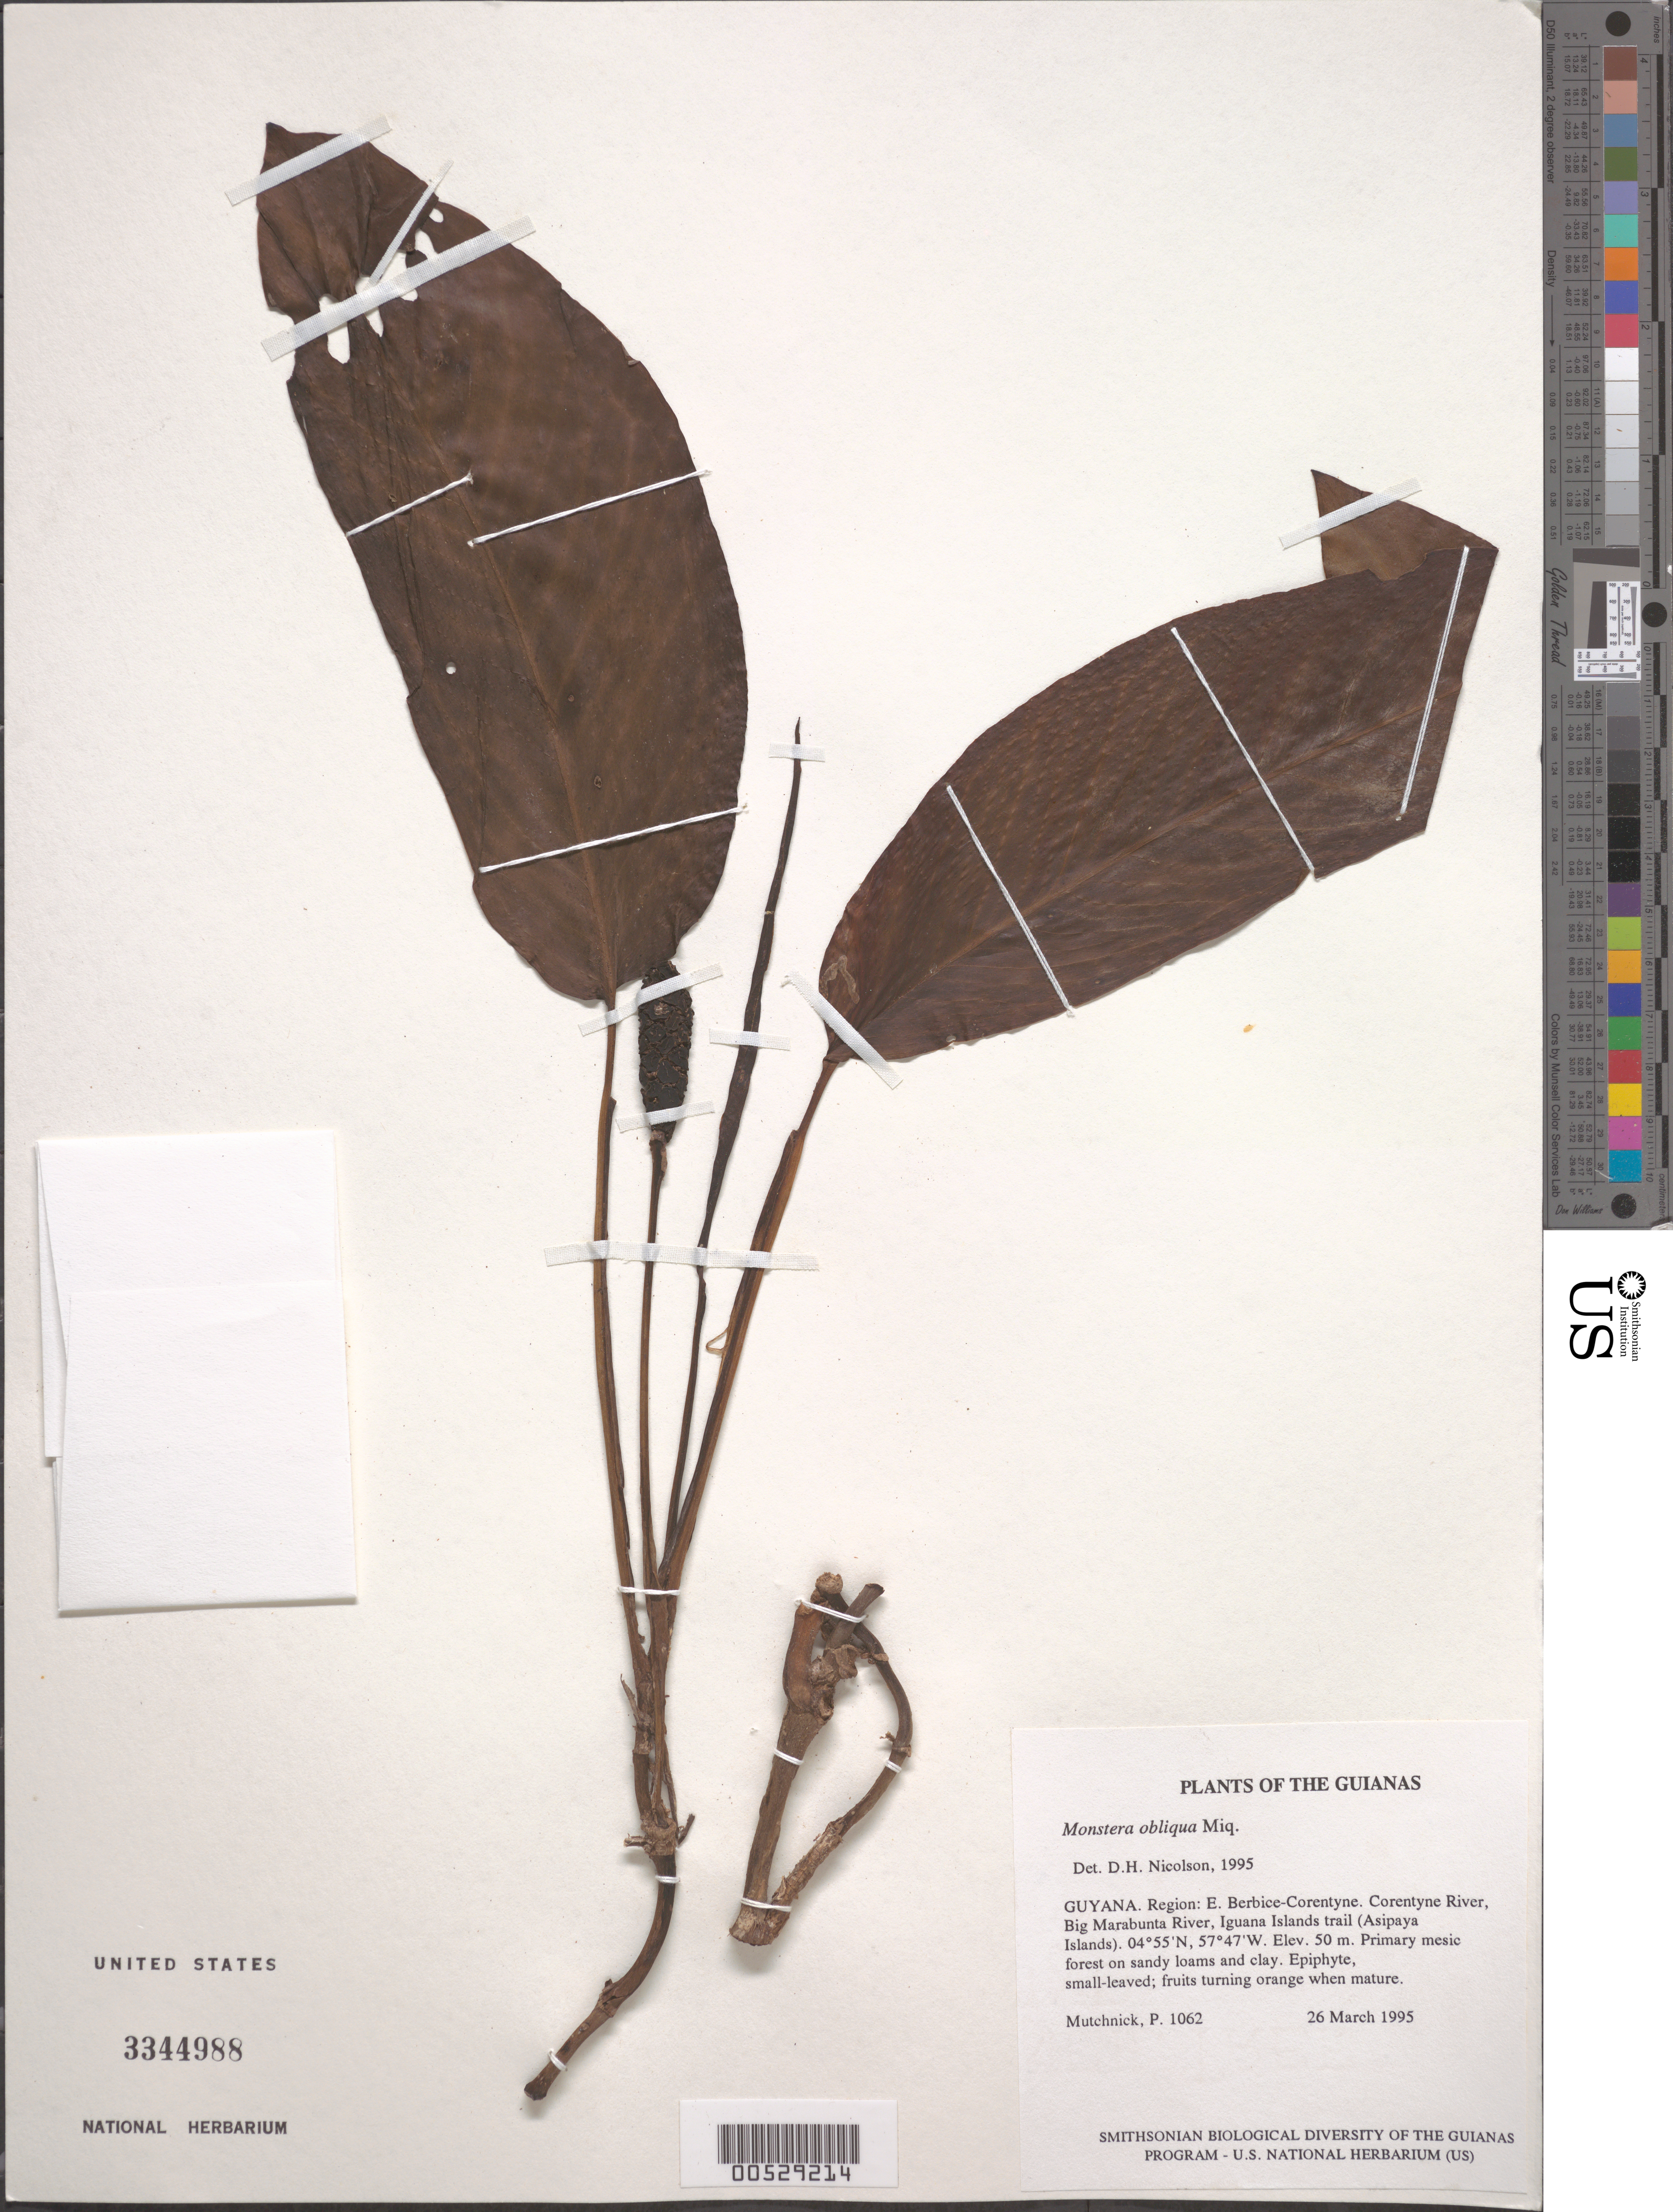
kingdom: Plantae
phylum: Tracheophyta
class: Liliopsida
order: Alismatales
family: Araceae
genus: Monstera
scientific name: Monstera obliqua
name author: Miq.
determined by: Nicolson, Dan H.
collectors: P. Mutchnick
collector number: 1062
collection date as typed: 26 March 1995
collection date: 1995-03-26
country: Guyana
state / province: E. Berbice-Corentyne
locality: Corentyne River, Big Marabunta River, Iguana Islands trail (Asipaya Islands)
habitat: Primary mesic forest on sandy loams and clay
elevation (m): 50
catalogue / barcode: US 3344988